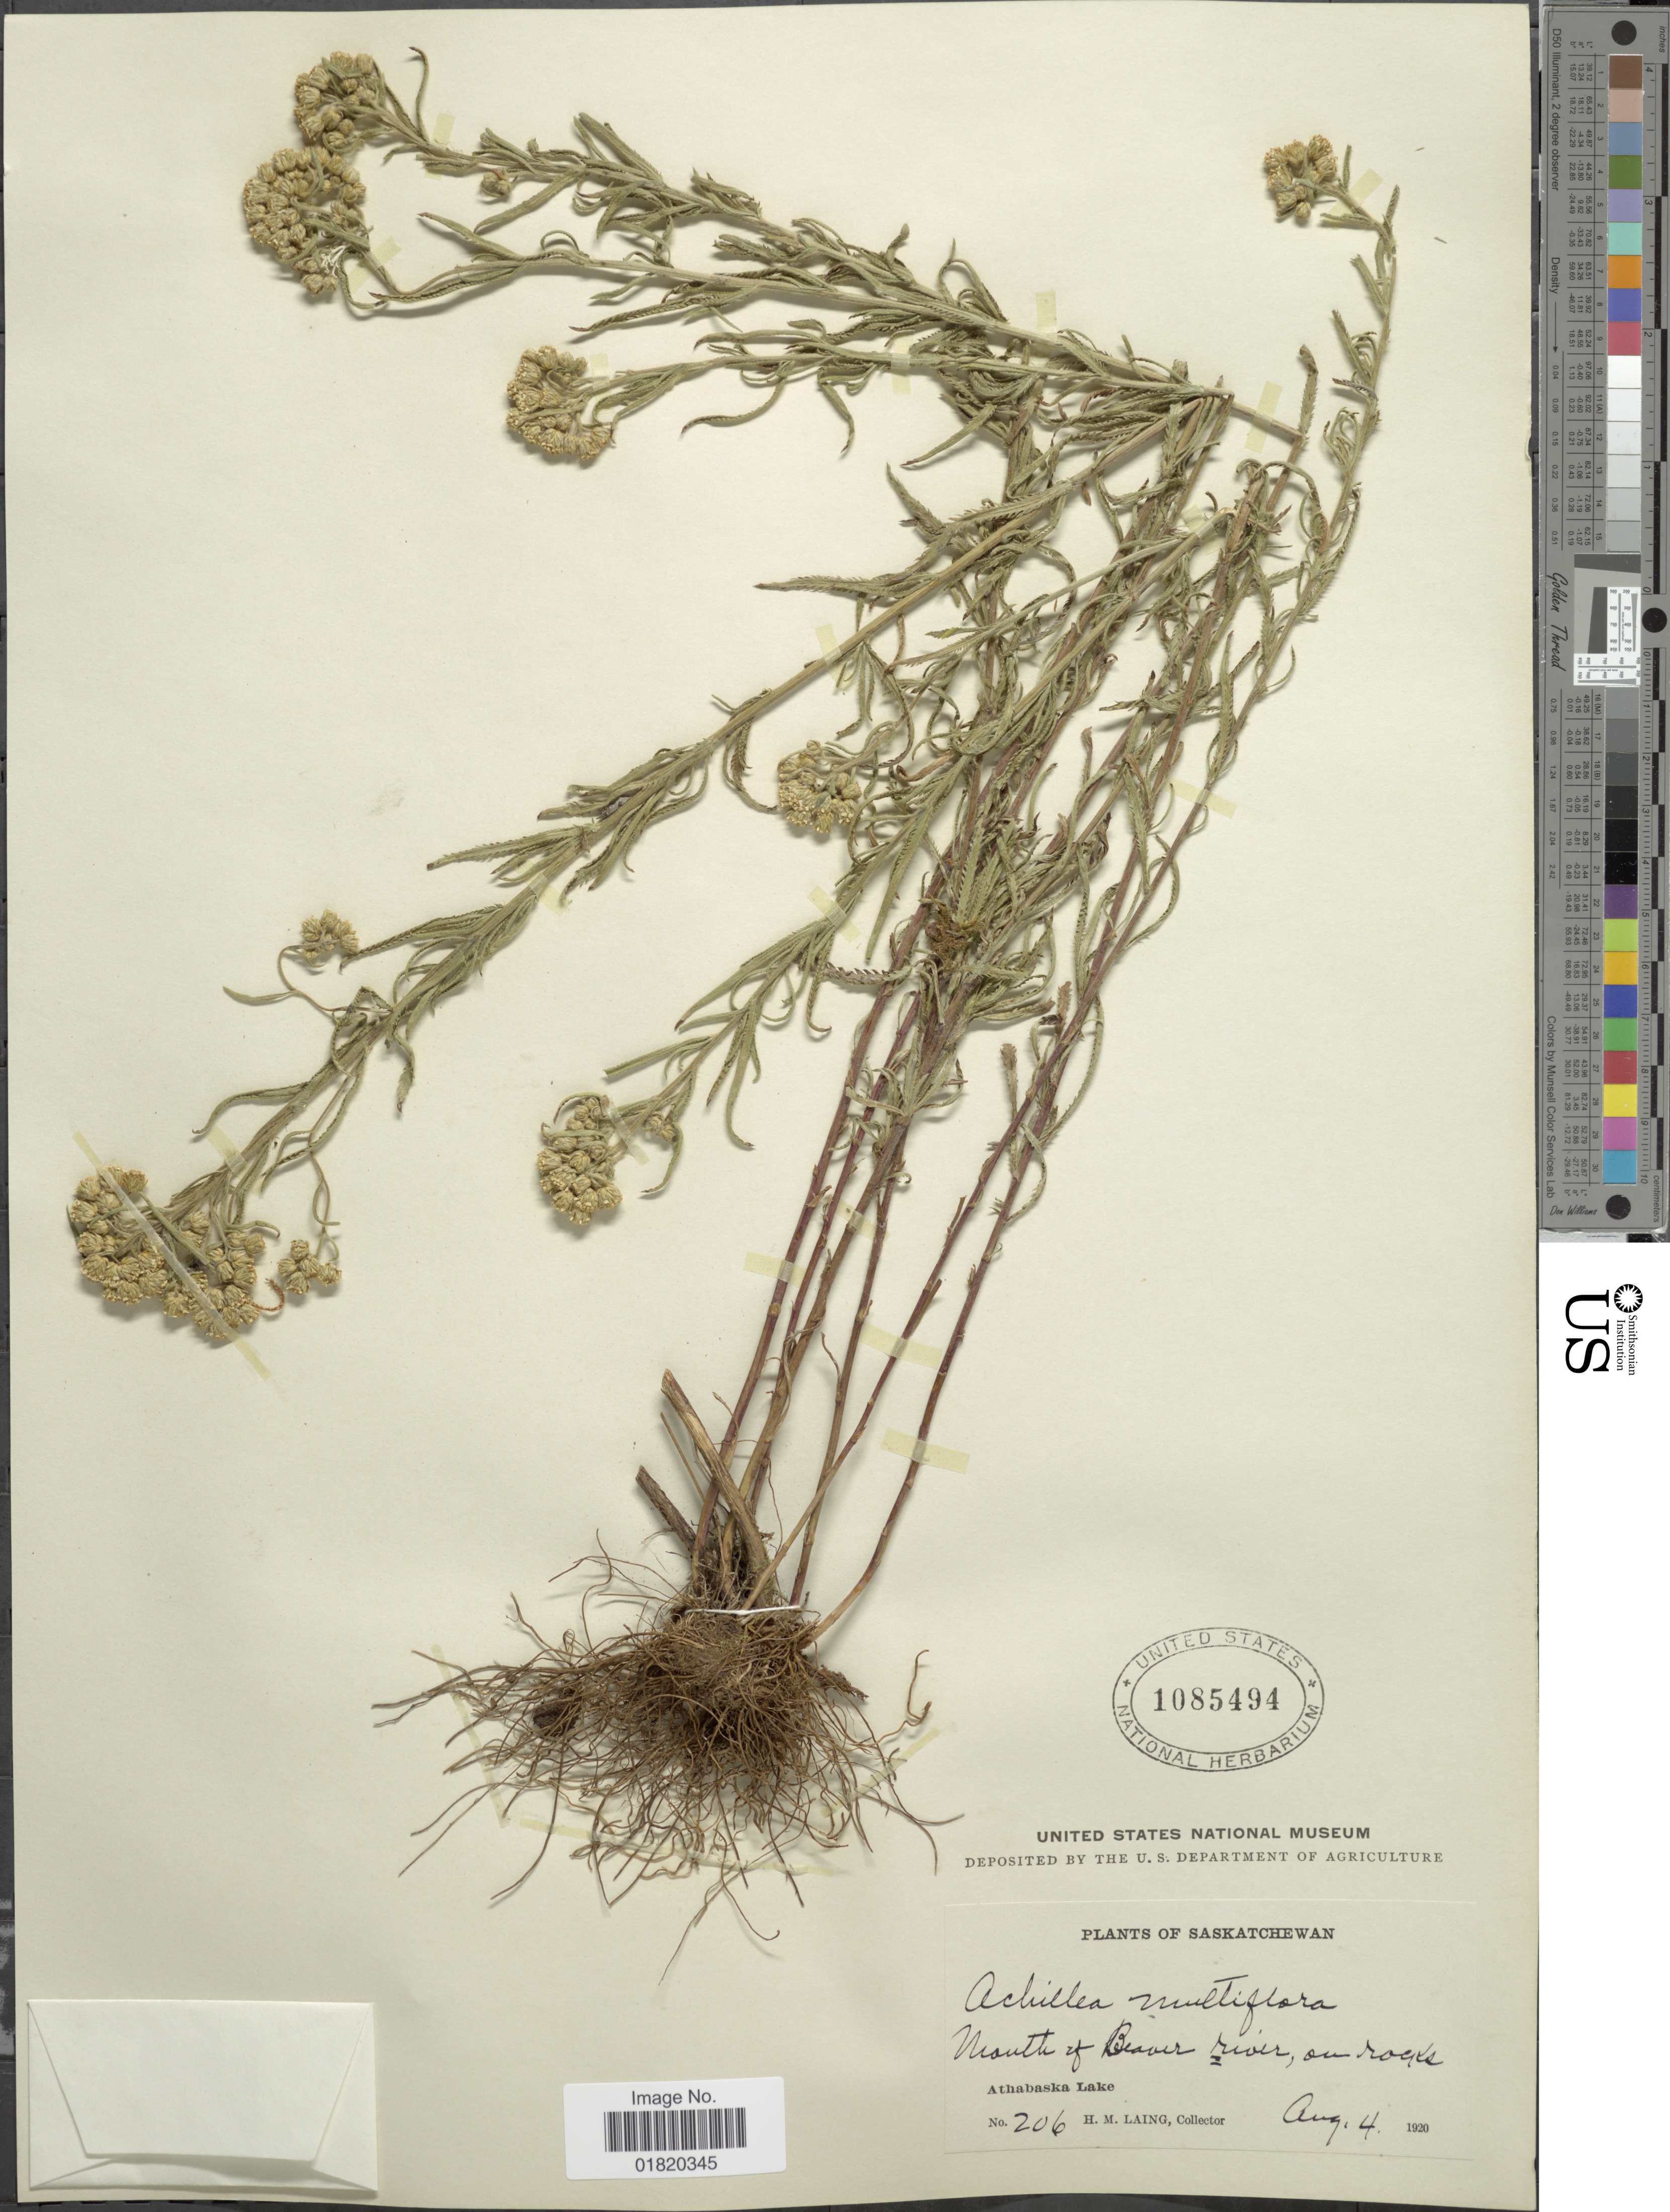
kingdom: Plantae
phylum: Tracheophyta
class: Magnoliopsida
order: Asterales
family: Asteraceae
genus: Achillea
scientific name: Achillea multiflora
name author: Hook.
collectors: H. Laing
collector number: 206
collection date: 1920-08-04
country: Canada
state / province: Saskatchewan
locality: Mouth of Beaver river. Athabaska Lake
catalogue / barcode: US 1085494